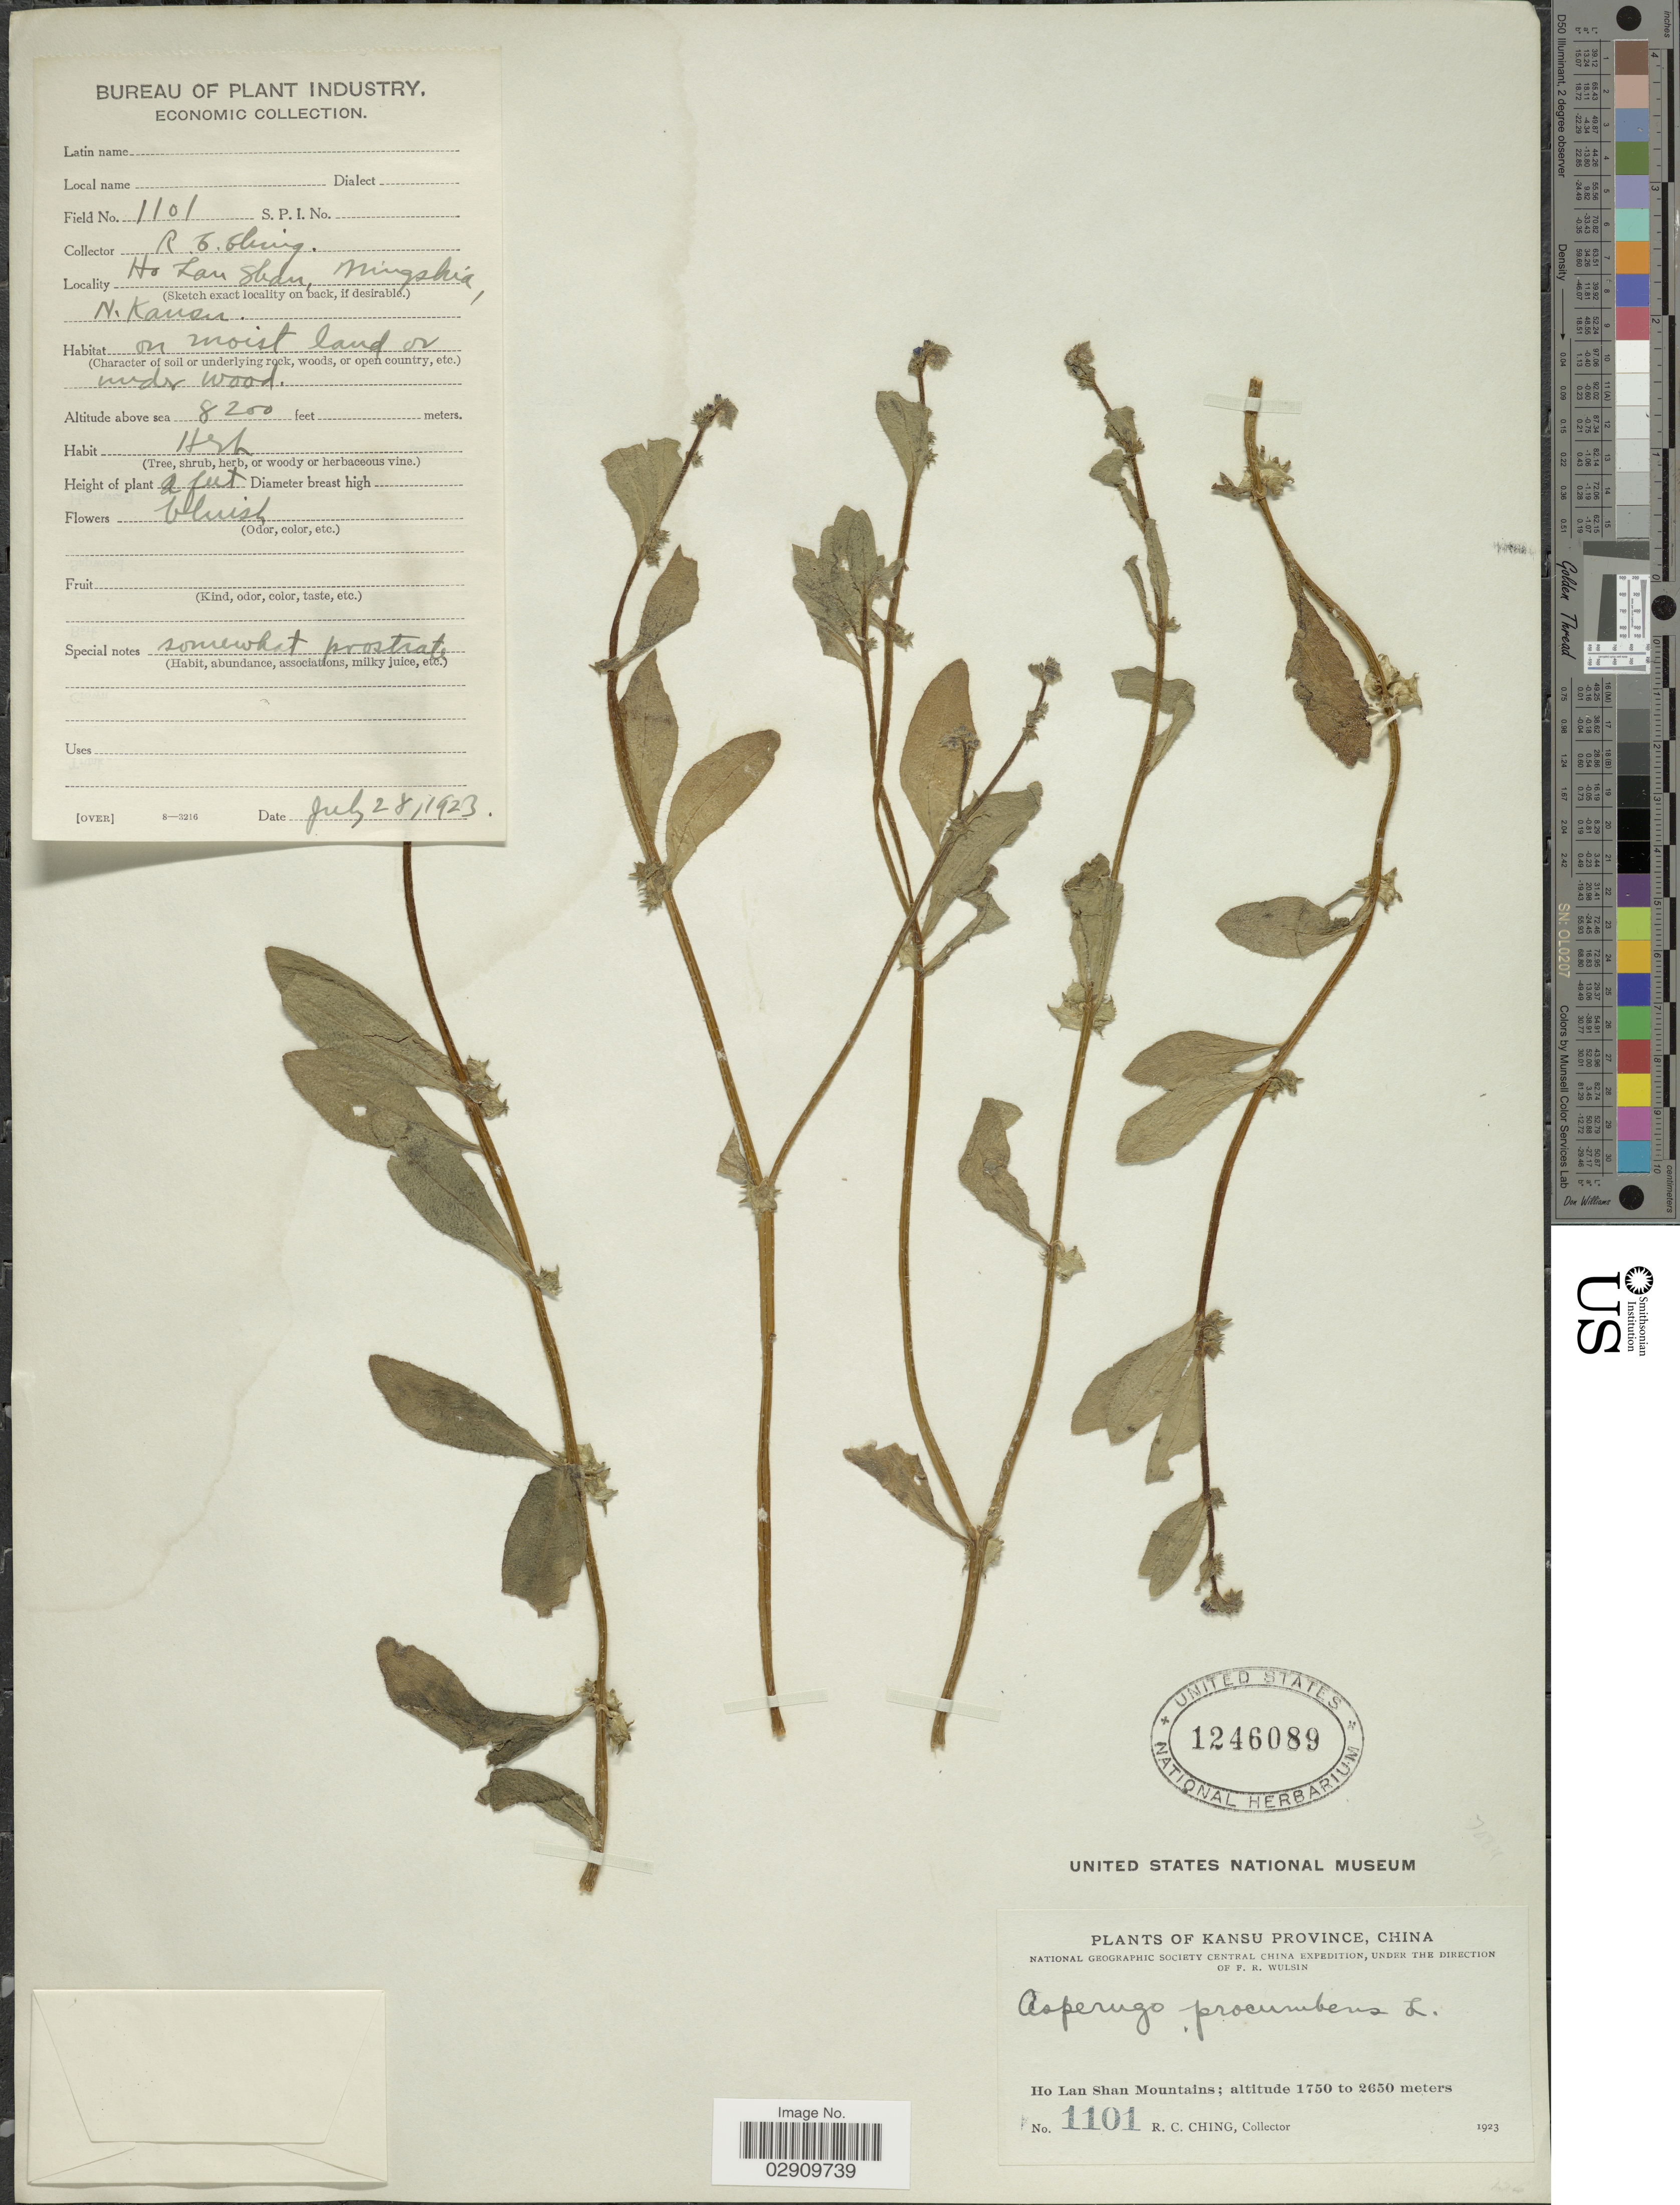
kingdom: Plantae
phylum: Tracheophyta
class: Magnoliopsida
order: Boraginales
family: Boraginaceae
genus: Asperugo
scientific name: Asperugo procumbens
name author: L.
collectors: R. C. Ching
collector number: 1101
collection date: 1923-07-28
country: China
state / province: Gansu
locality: Ho Lan Shan Mountains, Mingshia, N. Kansu.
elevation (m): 2499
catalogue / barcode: US 1246089